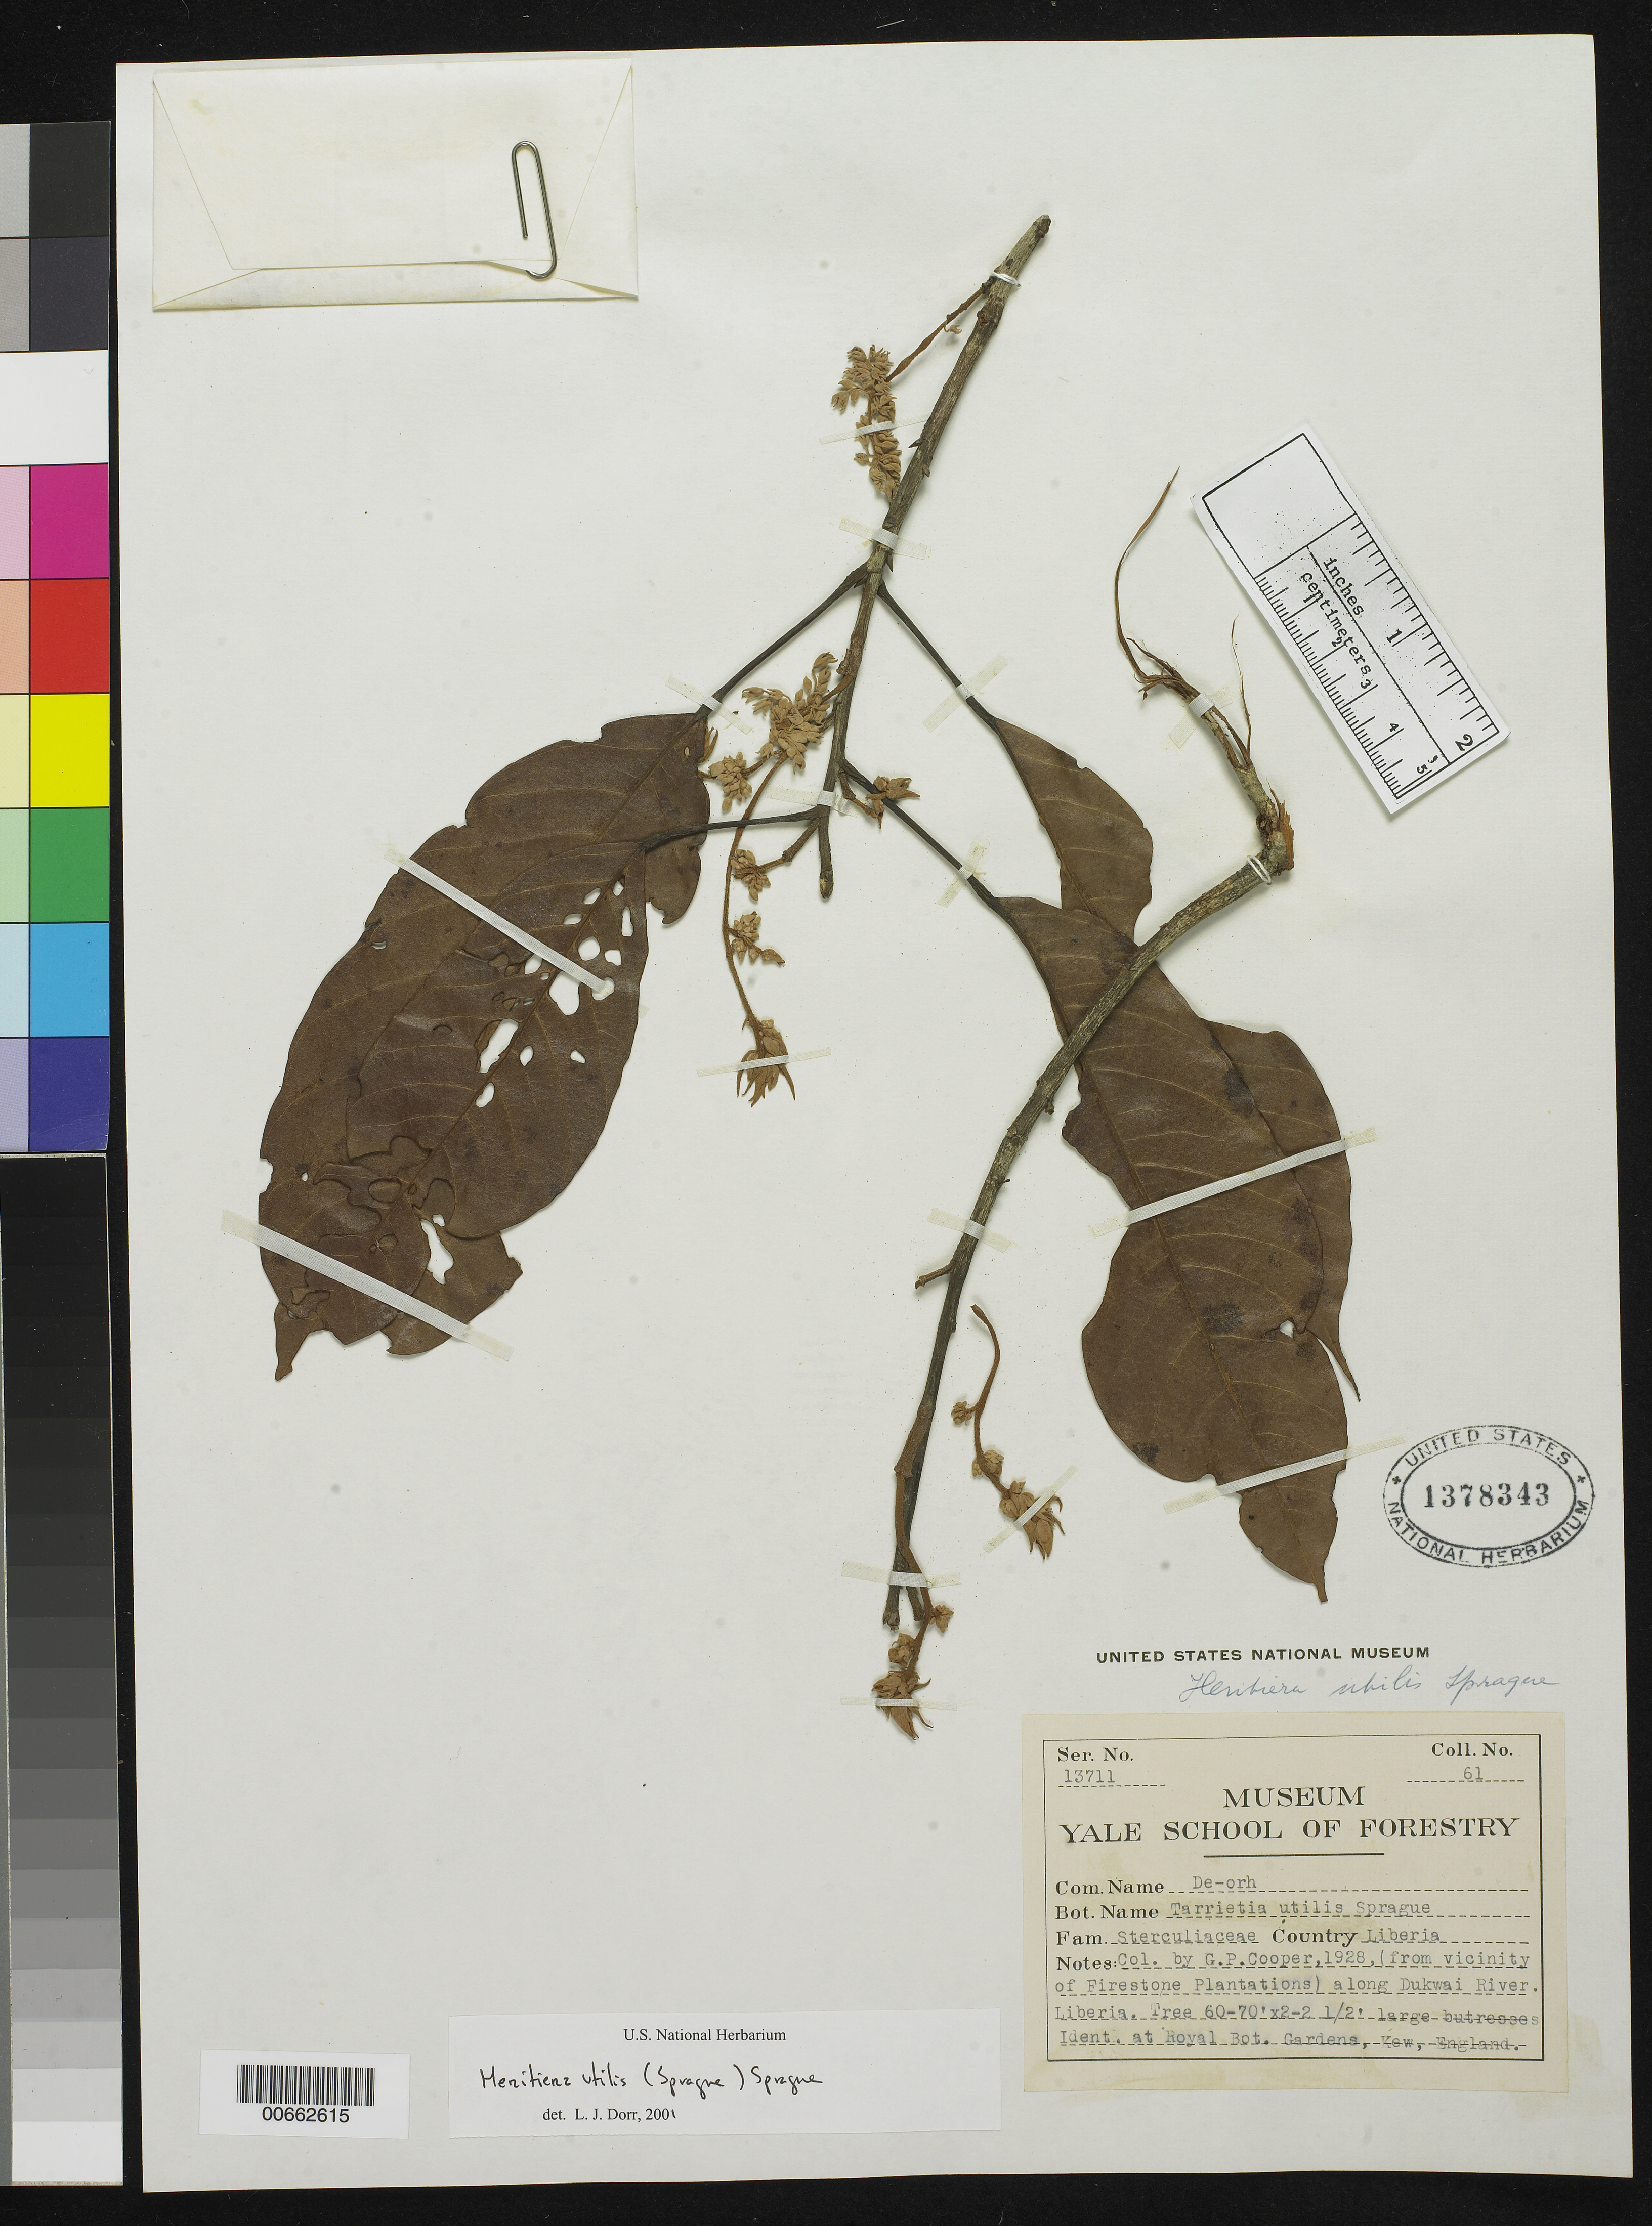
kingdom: Plantae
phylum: Tracheophyta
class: Magnoliopsida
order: Malvales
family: Malvaceae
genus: Heritiera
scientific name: Heritiera utilis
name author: (Sprague) Sprague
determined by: Dorr, L. J., (BOT), Smithsonian Institution - National Museum of Natural History (UNITED STATES)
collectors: G. Cooper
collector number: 61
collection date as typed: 1928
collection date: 1928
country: Liberia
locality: Vicinity of Firestone Plantations, along Dukwai River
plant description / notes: Common name: De-orh; MAD, US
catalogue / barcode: US 1378343